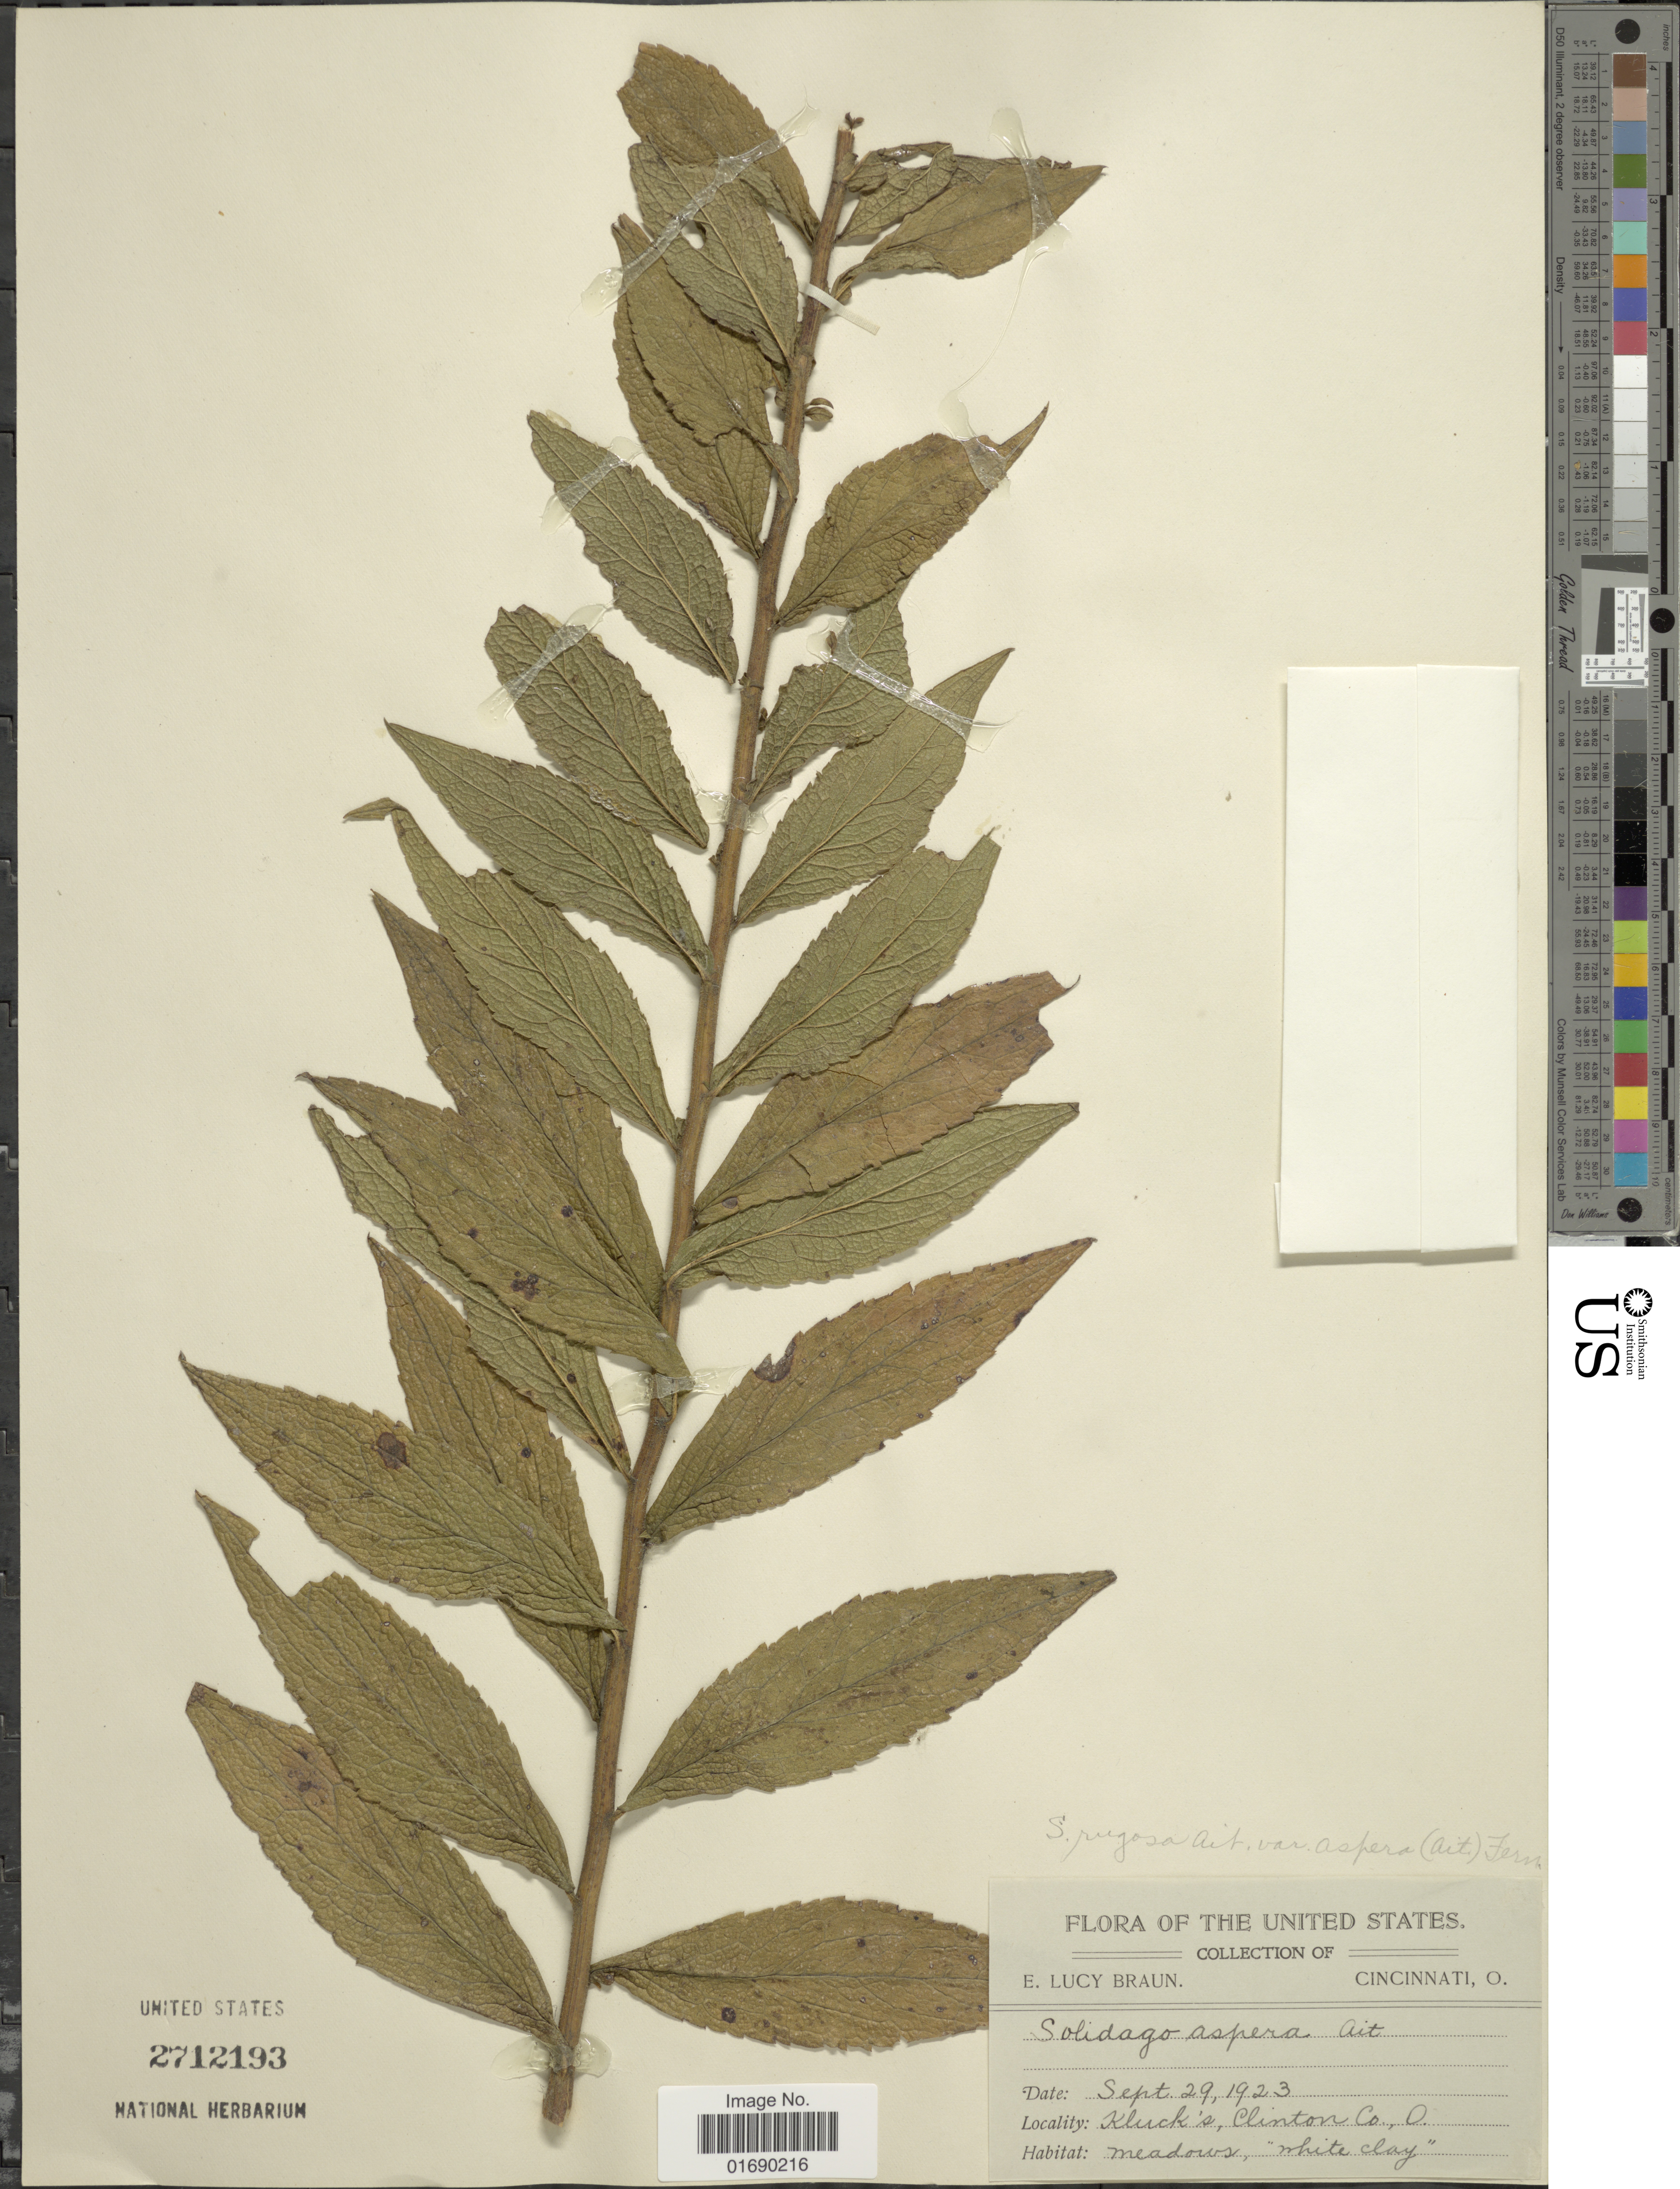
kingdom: Plantae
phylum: Tracheophyta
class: Magnoliopsida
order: Asterales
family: Asteraceae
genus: Solidago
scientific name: Solidago rugosa var. aspera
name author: (Aiton) Cronq.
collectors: E. L. Braun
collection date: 1923-09-29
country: United States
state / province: Ohio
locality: Kluck's, Clinton Co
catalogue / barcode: US 2712193